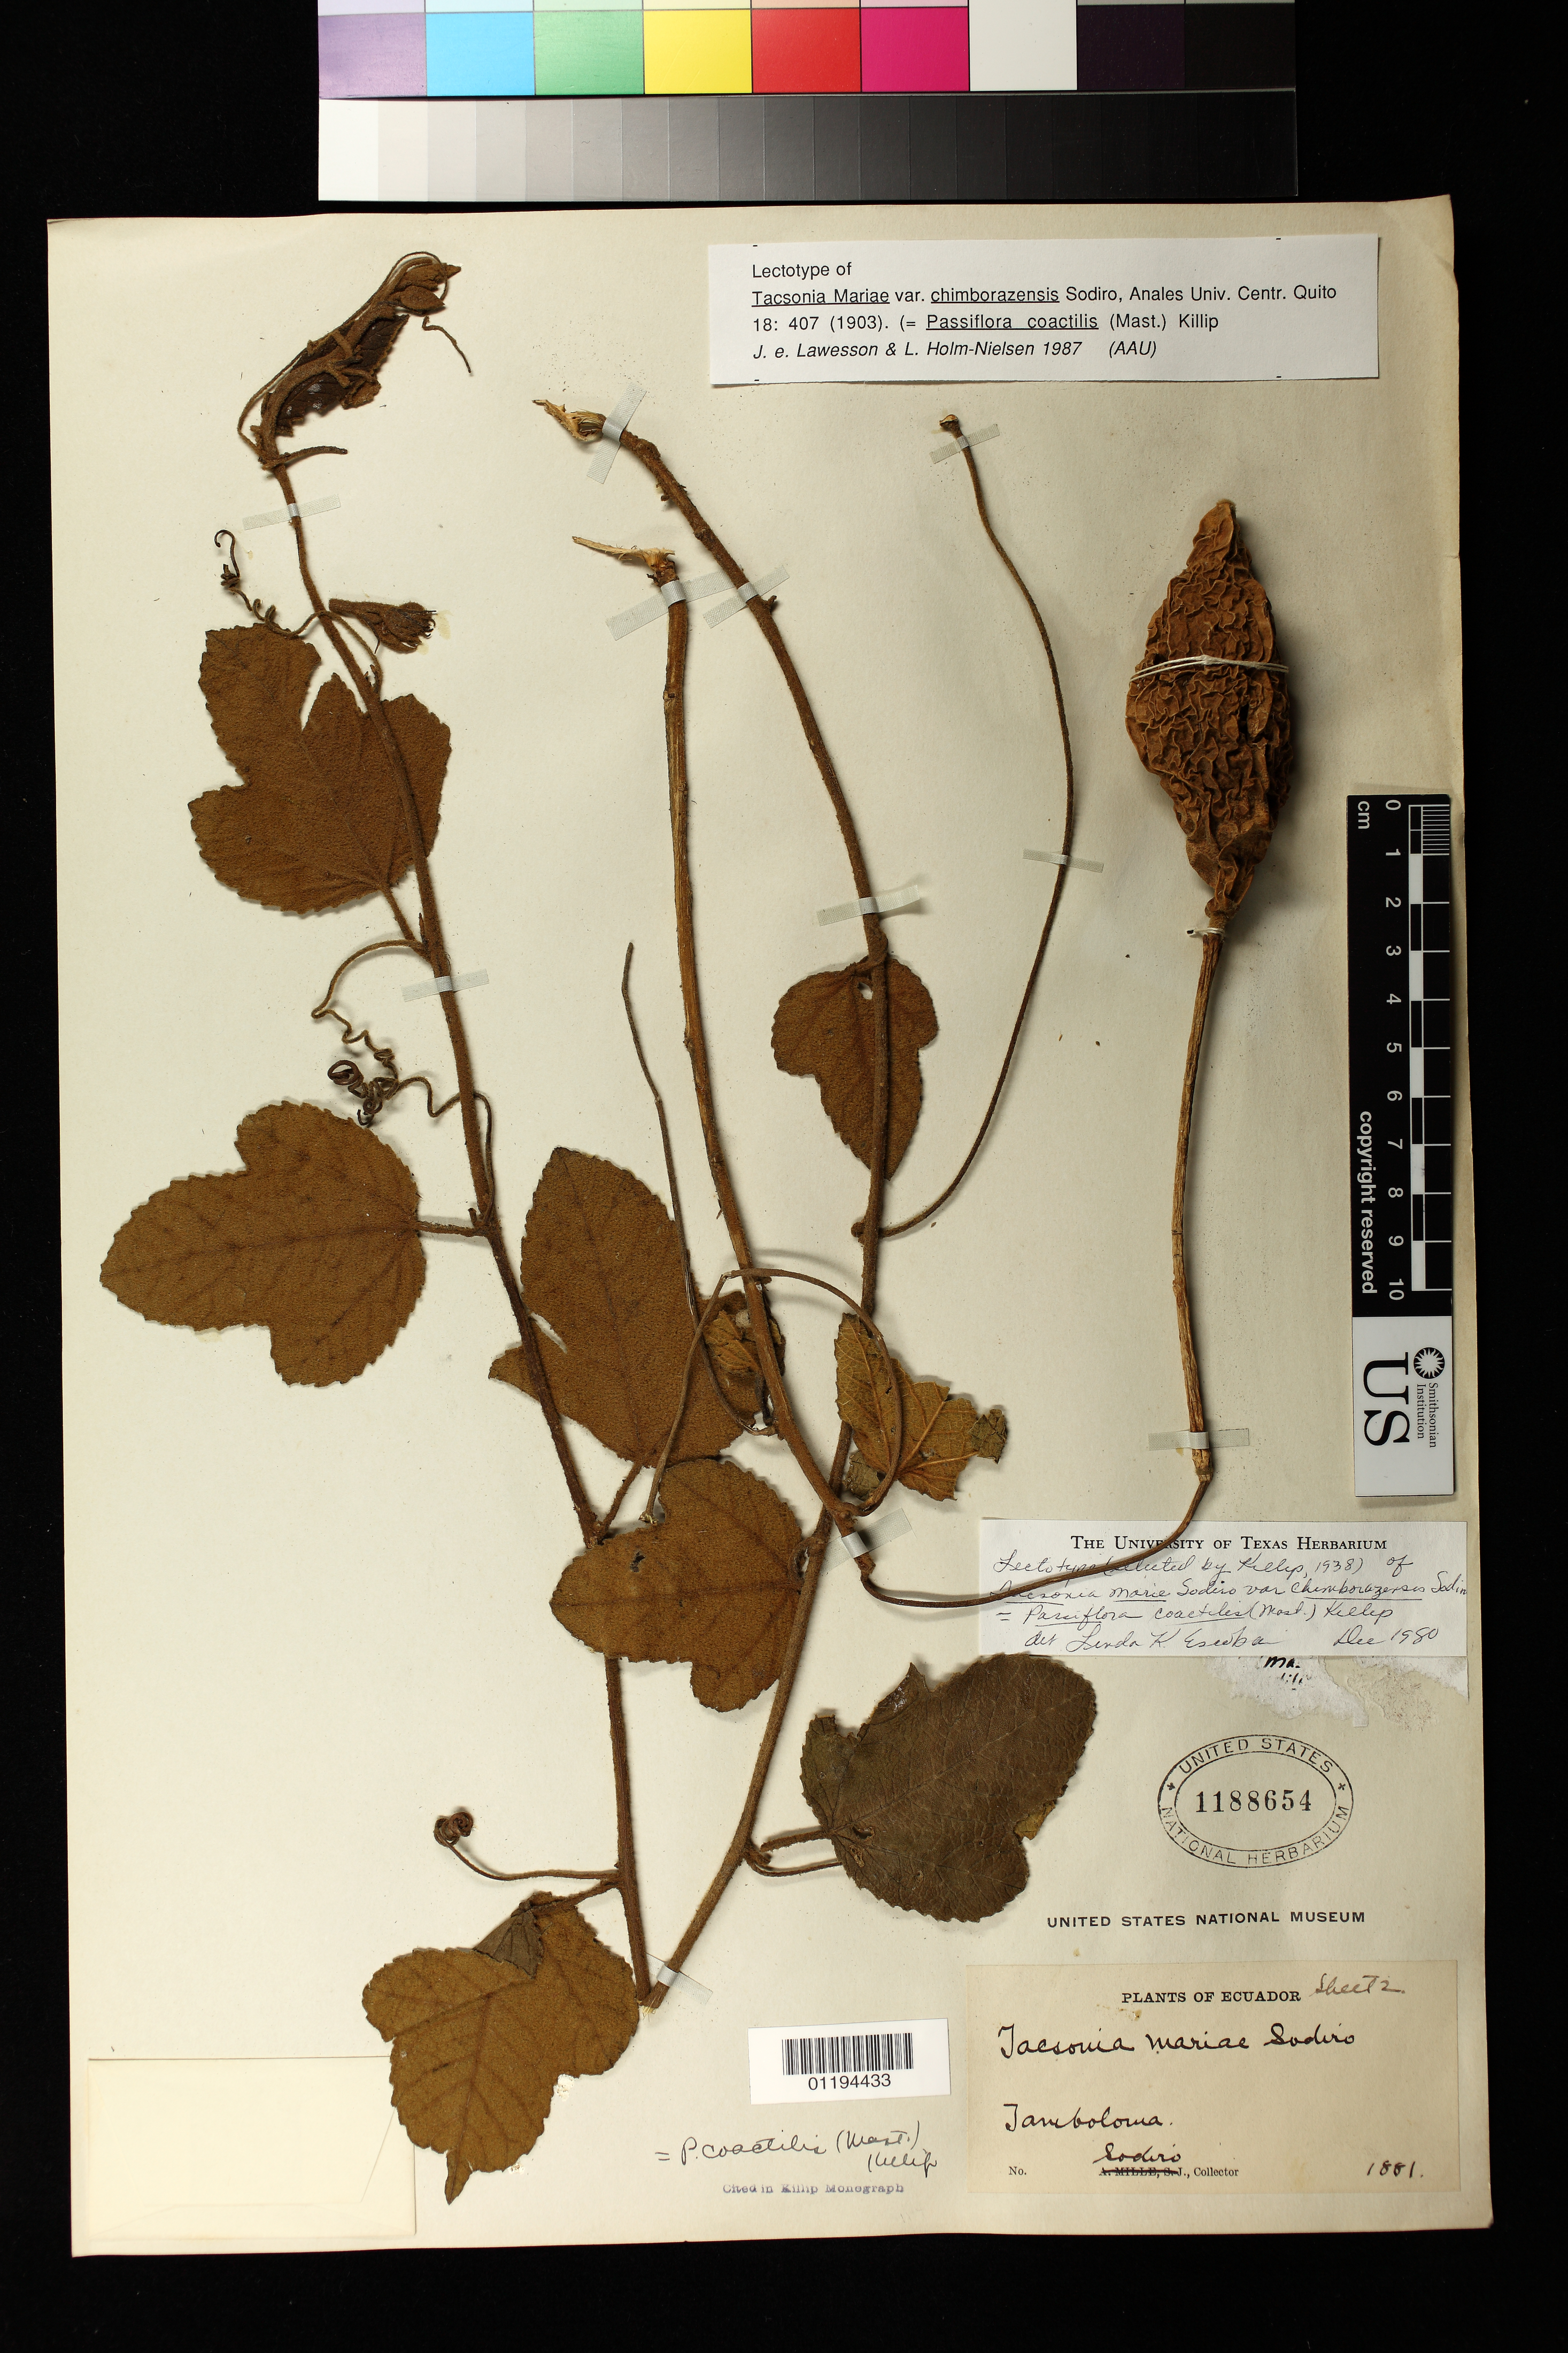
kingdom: Plantae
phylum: Tracheophyta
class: Magnoliopsida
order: Malpighiales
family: Passifloraceae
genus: Passiflora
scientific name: Passiflora coactilis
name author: (Mast.) Killip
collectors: Sodiro, --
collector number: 1881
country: Ecuador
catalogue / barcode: US 1188654